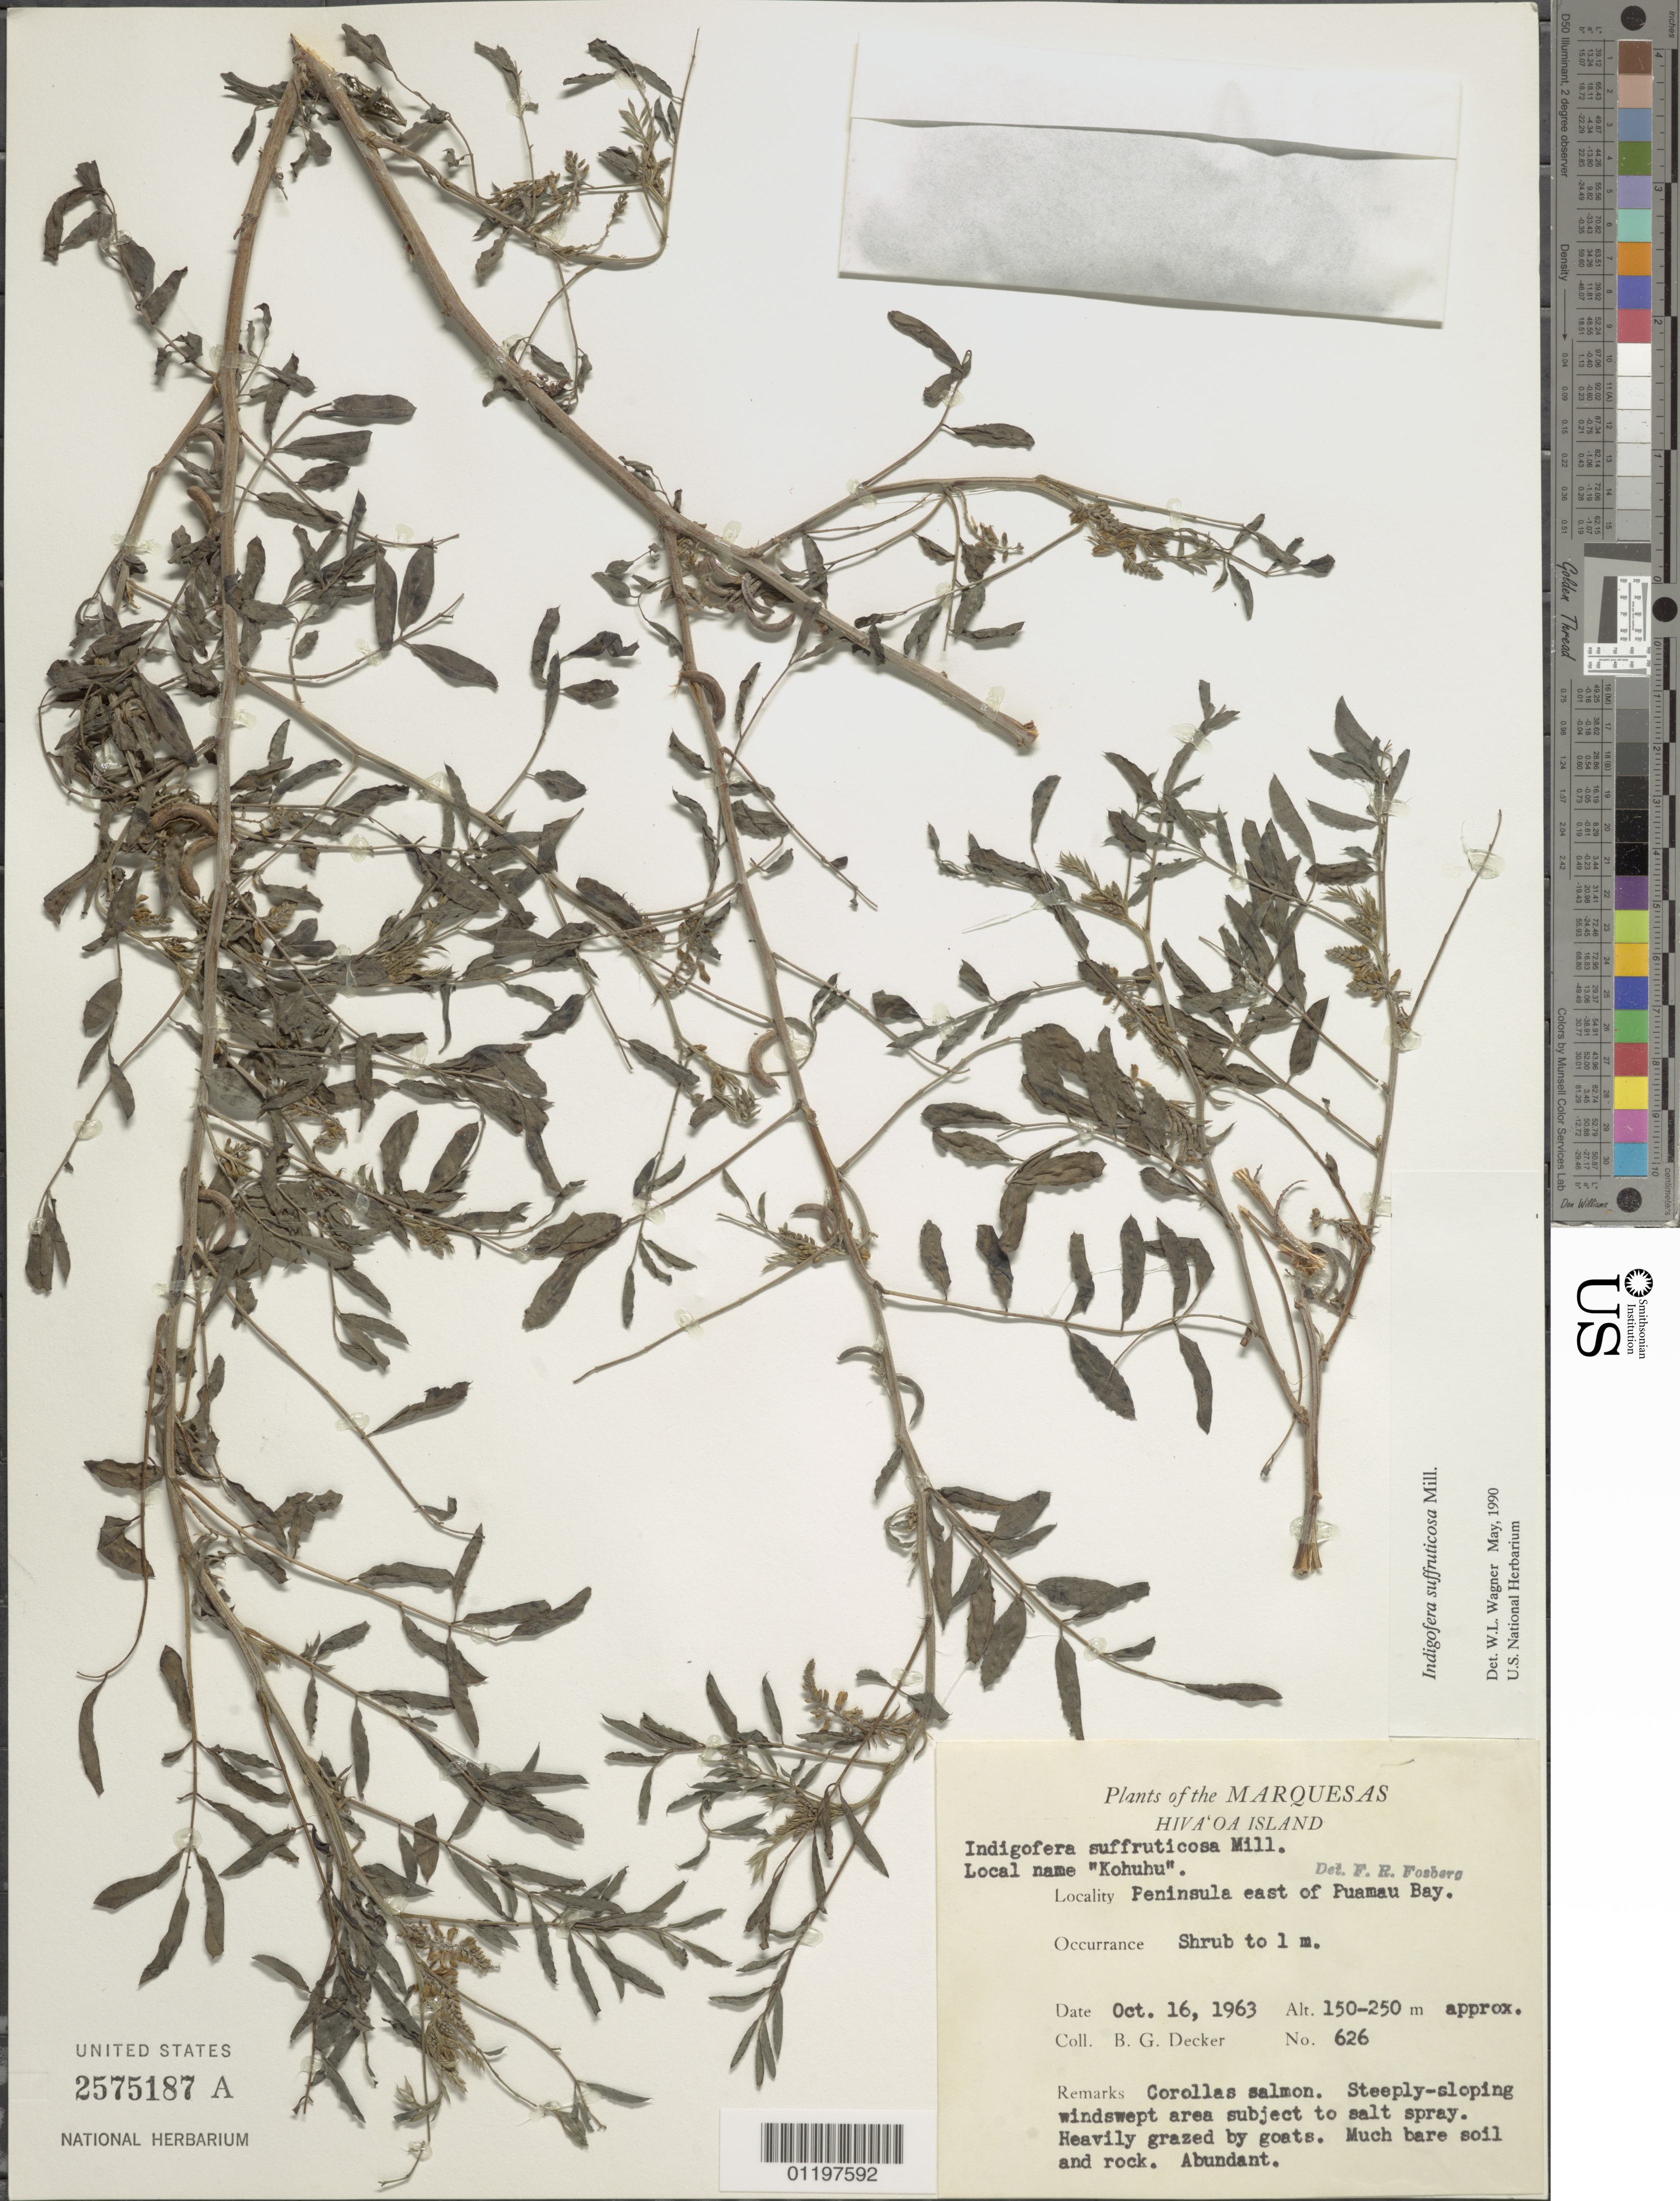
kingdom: Plantae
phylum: Tracheophyta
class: Magnoliopsida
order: Fabales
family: Fabaceae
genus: Indigofera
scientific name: Indigofera suffruticosa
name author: Mill.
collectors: B. G. Decker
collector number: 626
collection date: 1963-10-16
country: French Polynesia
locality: Marquesasa. Hiva'Oa Island. Peninsula east of Puamau Bay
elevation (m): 150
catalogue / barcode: US 2575187A